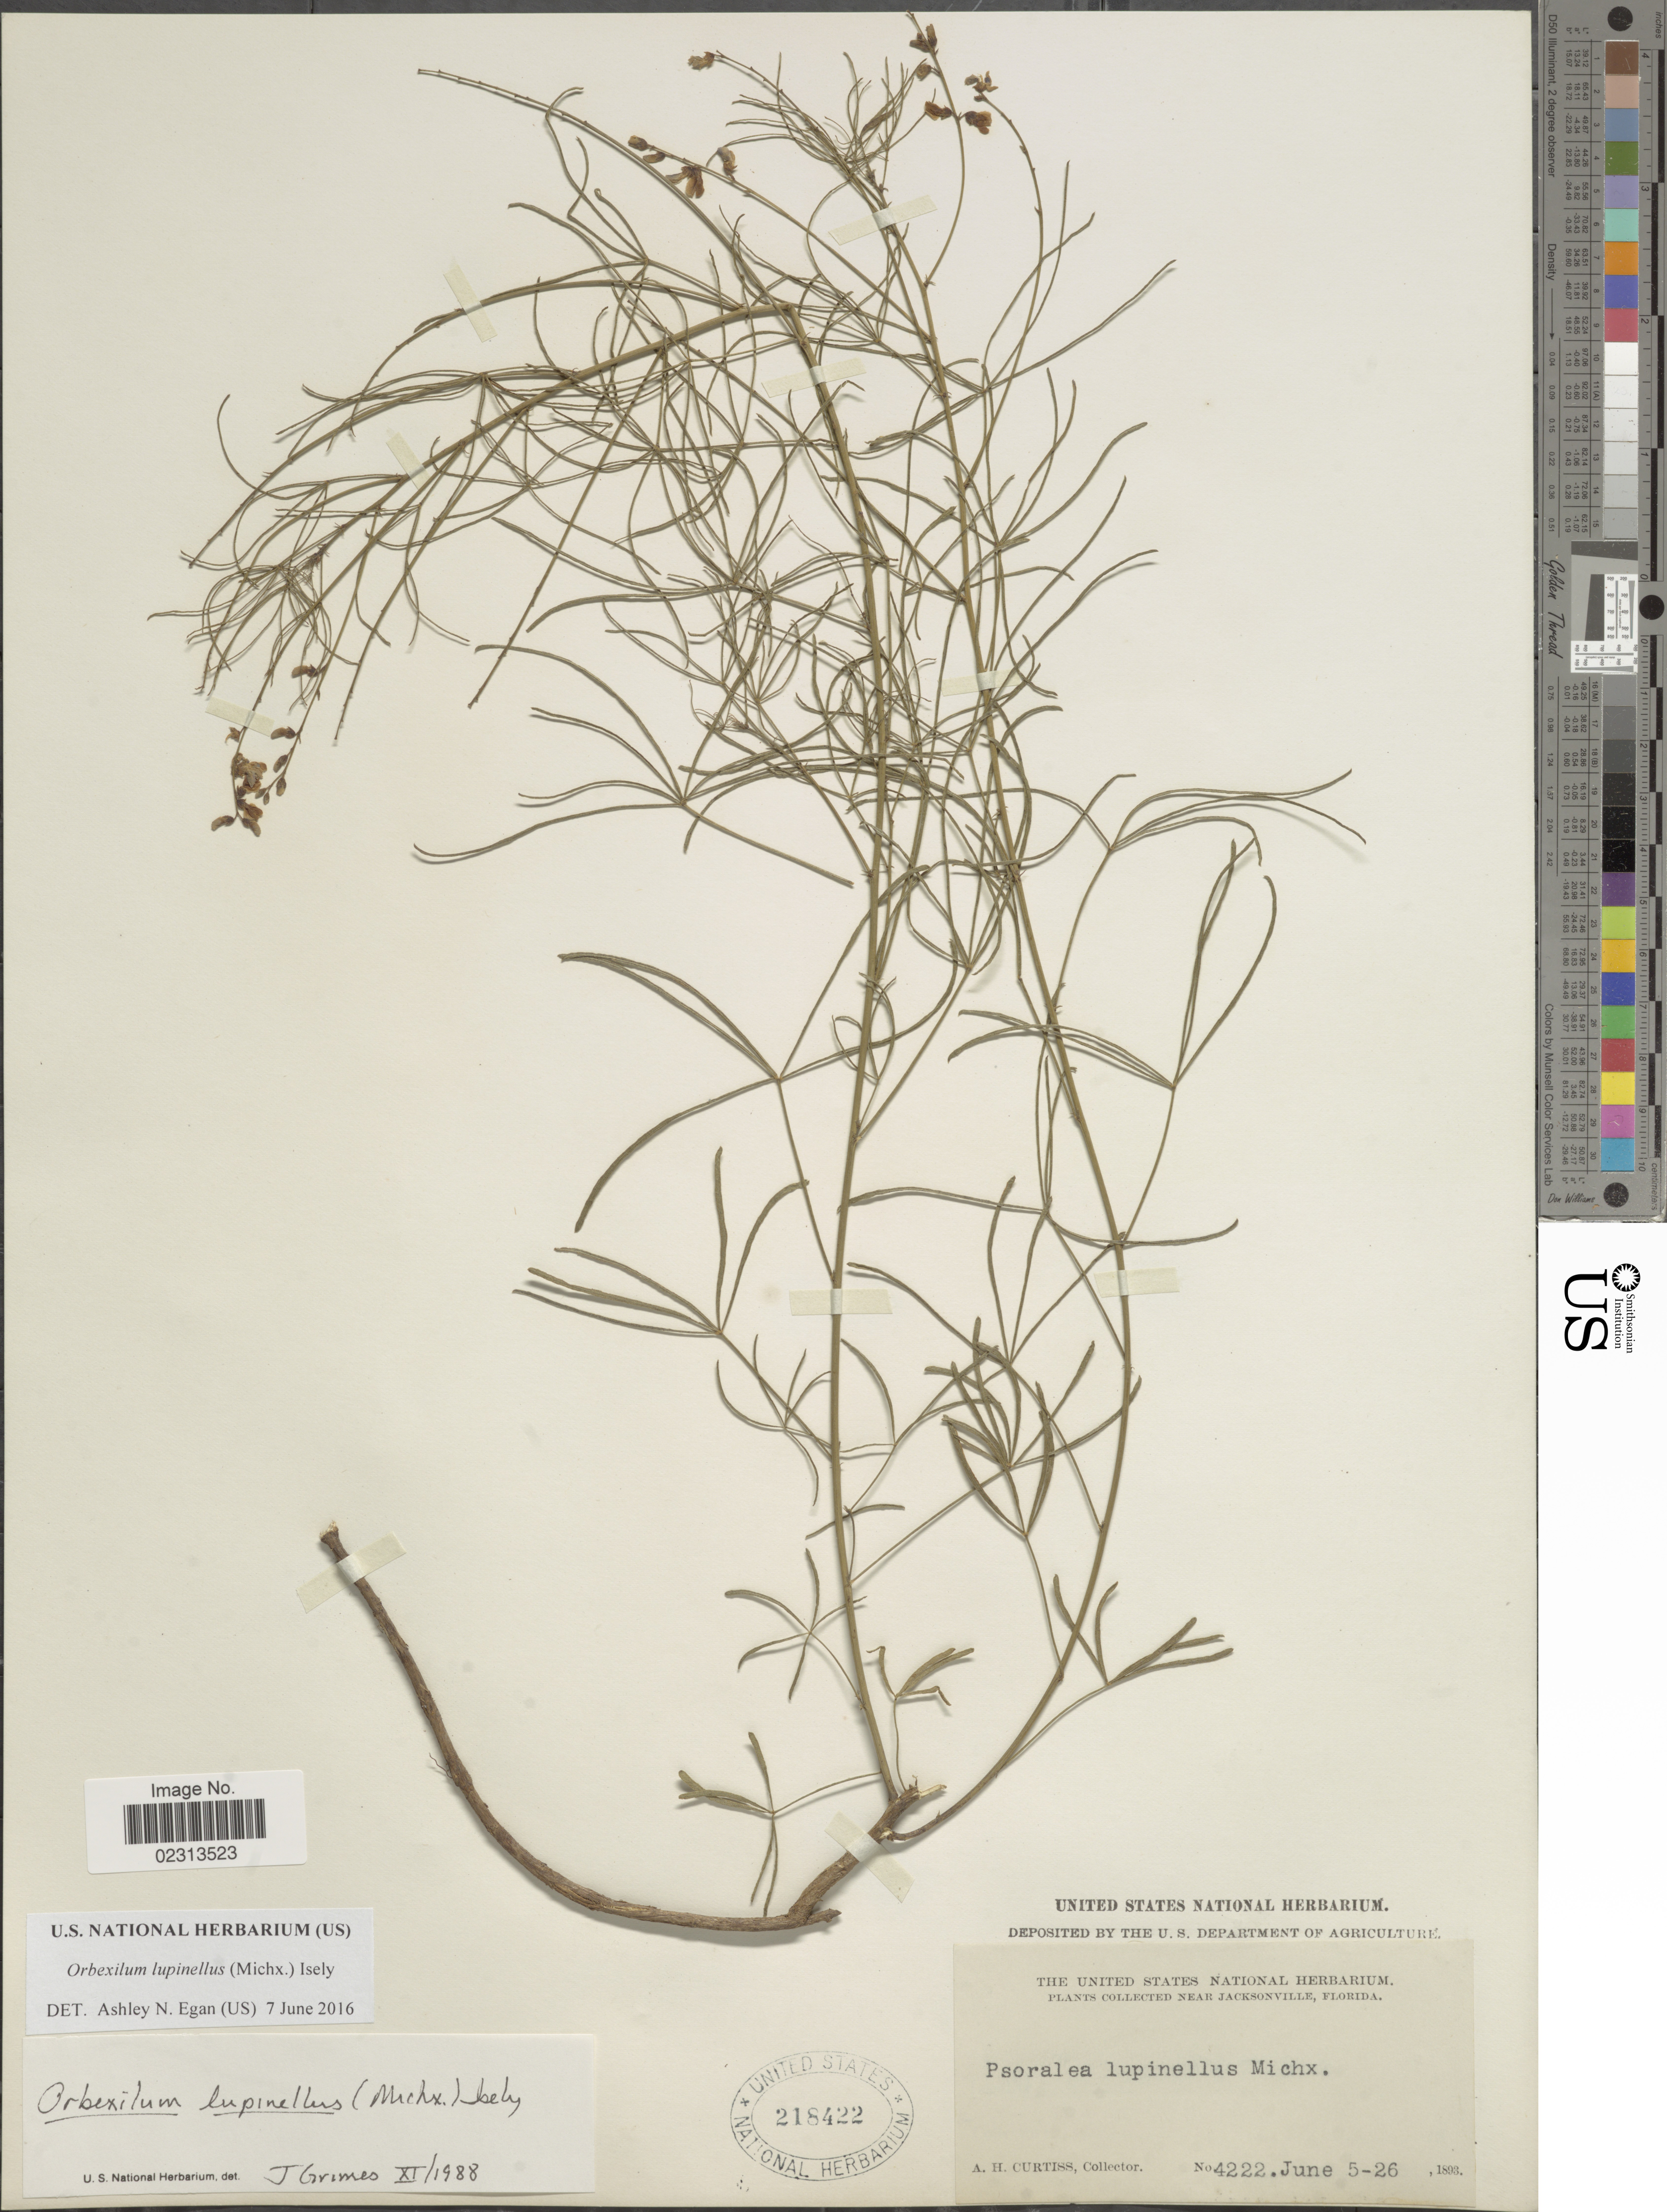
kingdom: Plantae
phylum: Tracheophyta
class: Magnoliopsida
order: Fabales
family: Fabaceae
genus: Orbexilum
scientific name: Orbexilum lupinellus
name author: (Michx.) Isley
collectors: A. H. Curtiss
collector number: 4222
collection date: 1893-06-05/1893-06-26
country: United States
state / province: Florida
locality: Near Jacksonville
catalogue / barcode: US 218422